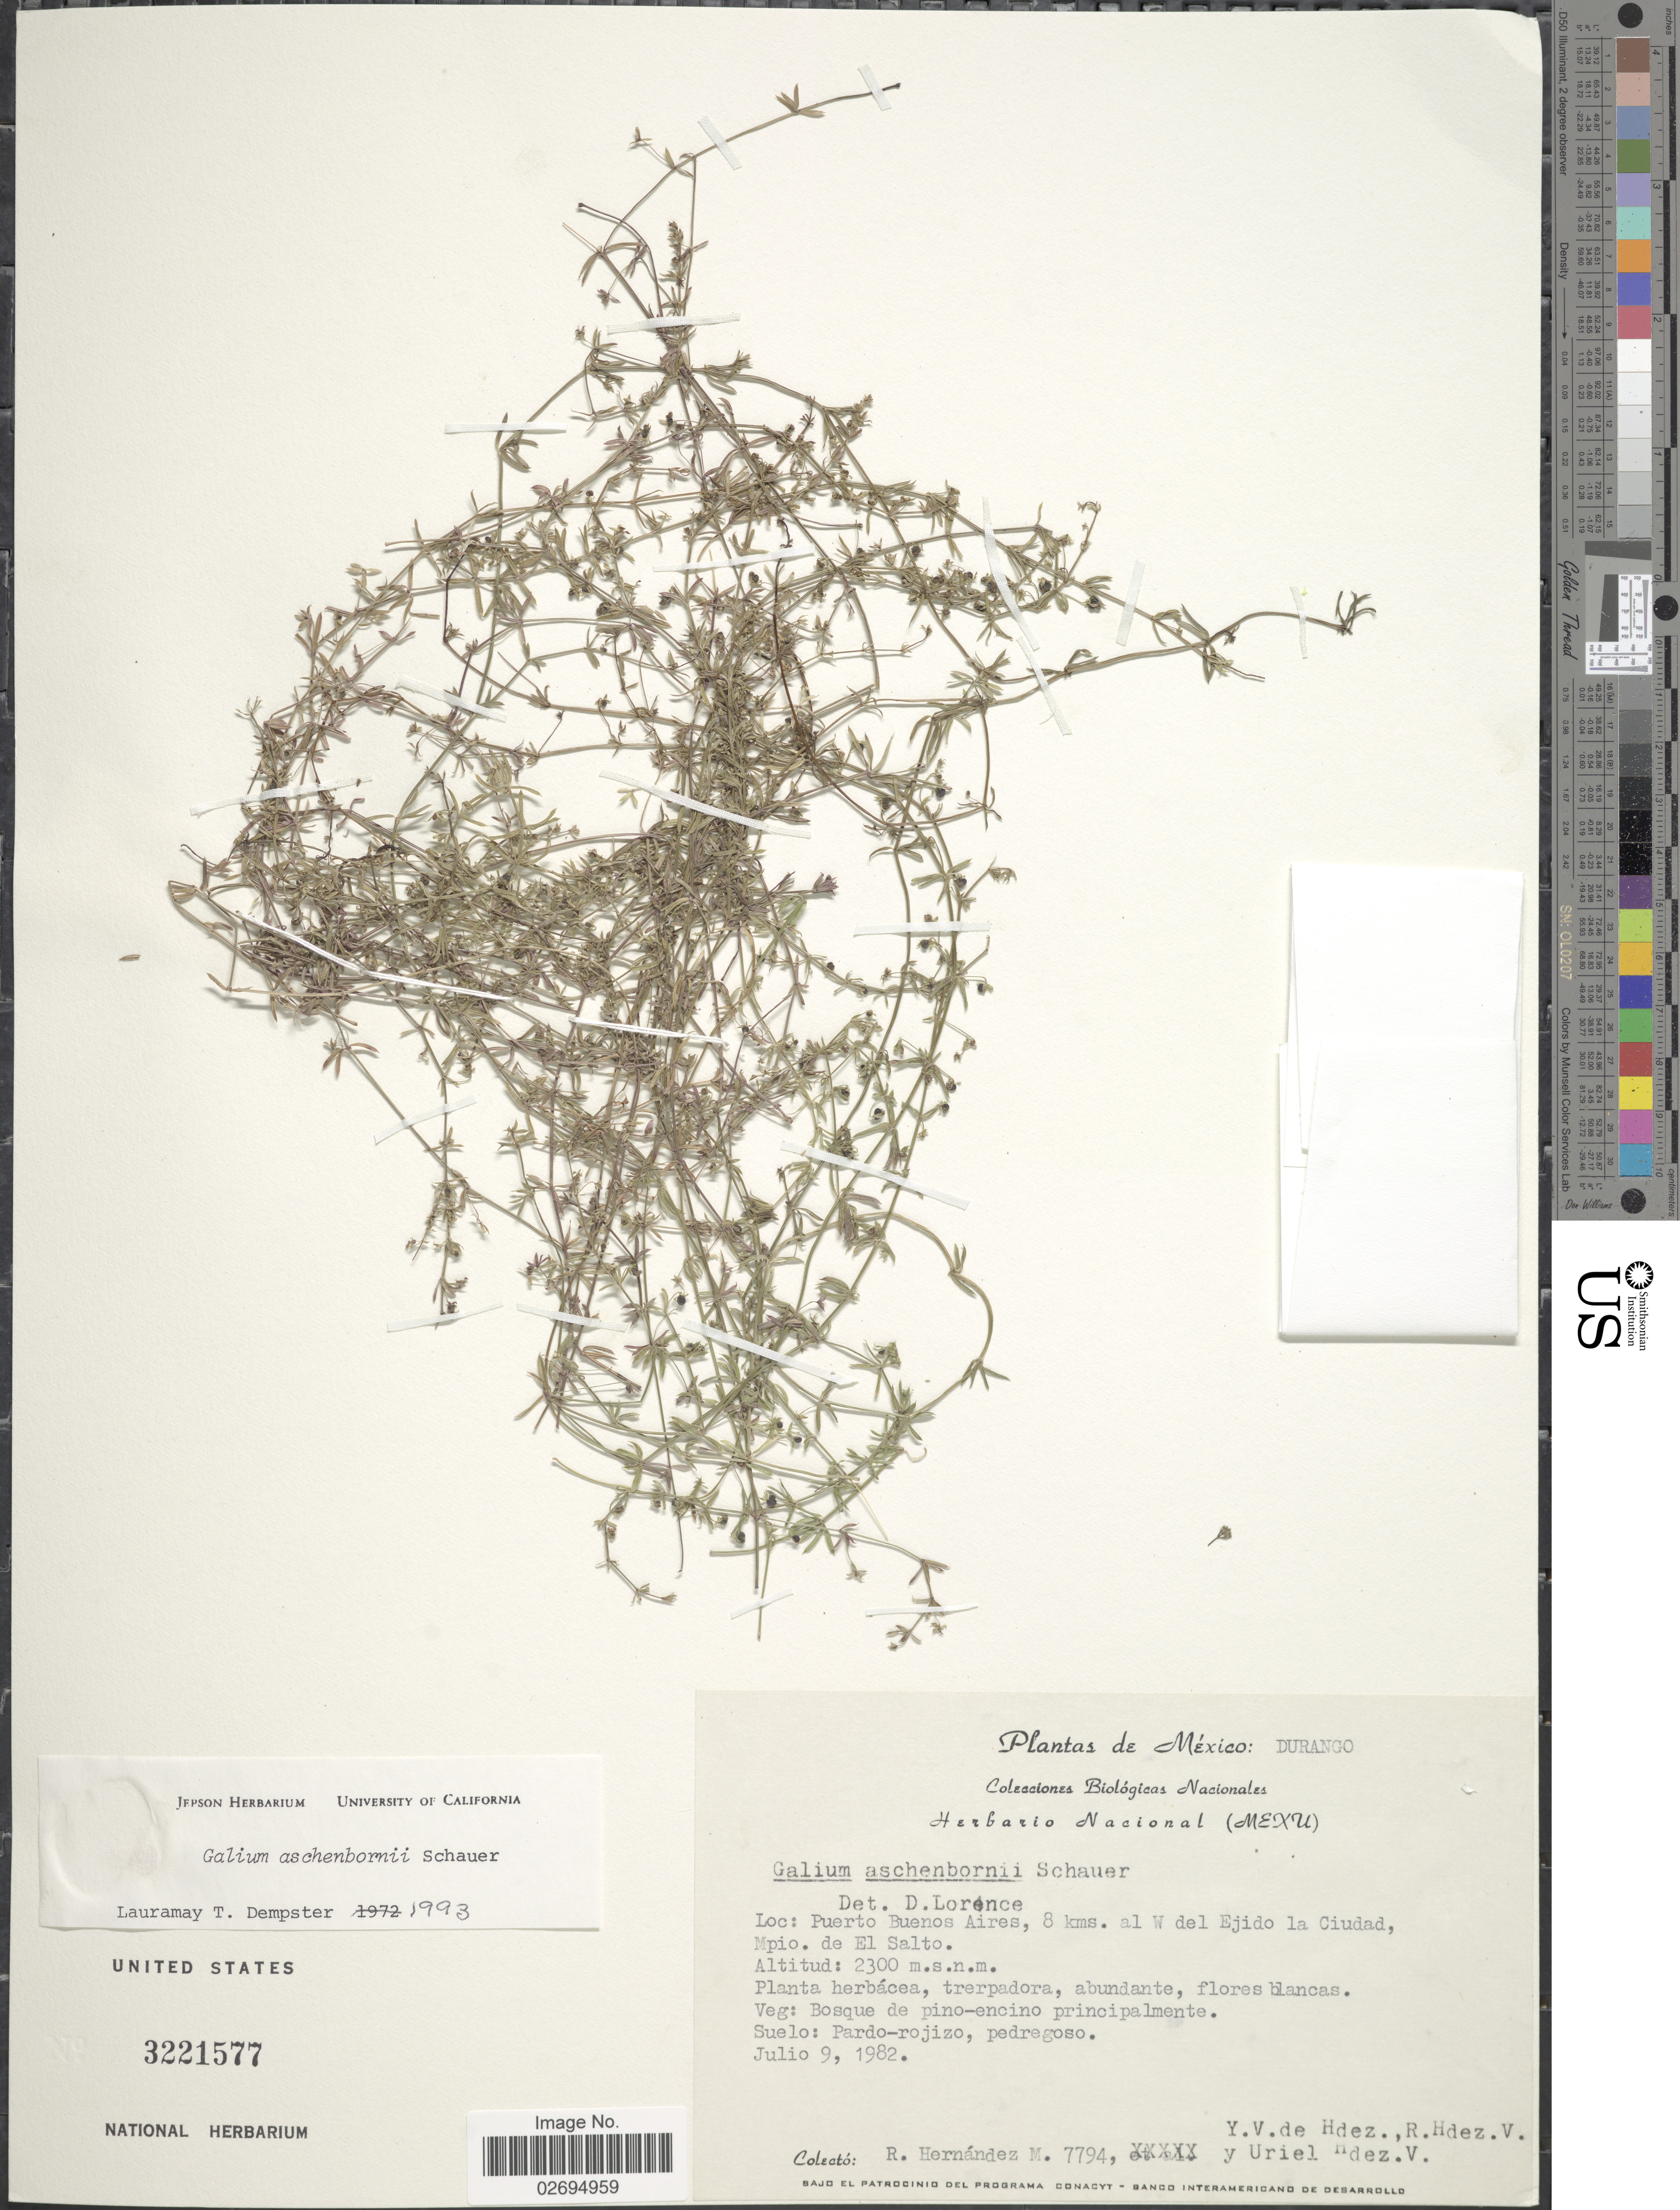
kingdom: Plantae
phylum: Tracheophyta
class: Magnoliopsida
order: Gentianales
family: Rubiaceae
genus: Galium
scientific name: Galium aschenbornii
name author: Schauer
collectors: R. Hernández, Y. V. De Hdez, R. Hdez.-V. & U. Hdez.-V.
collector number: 7794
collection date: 1982-07-09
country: Mexico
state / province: Durango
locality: Puerto Buenos Aires, 8 kms al W del Ejido la Ciudad, Mpio de El Salto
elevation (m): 2300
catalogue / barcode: US 3221577